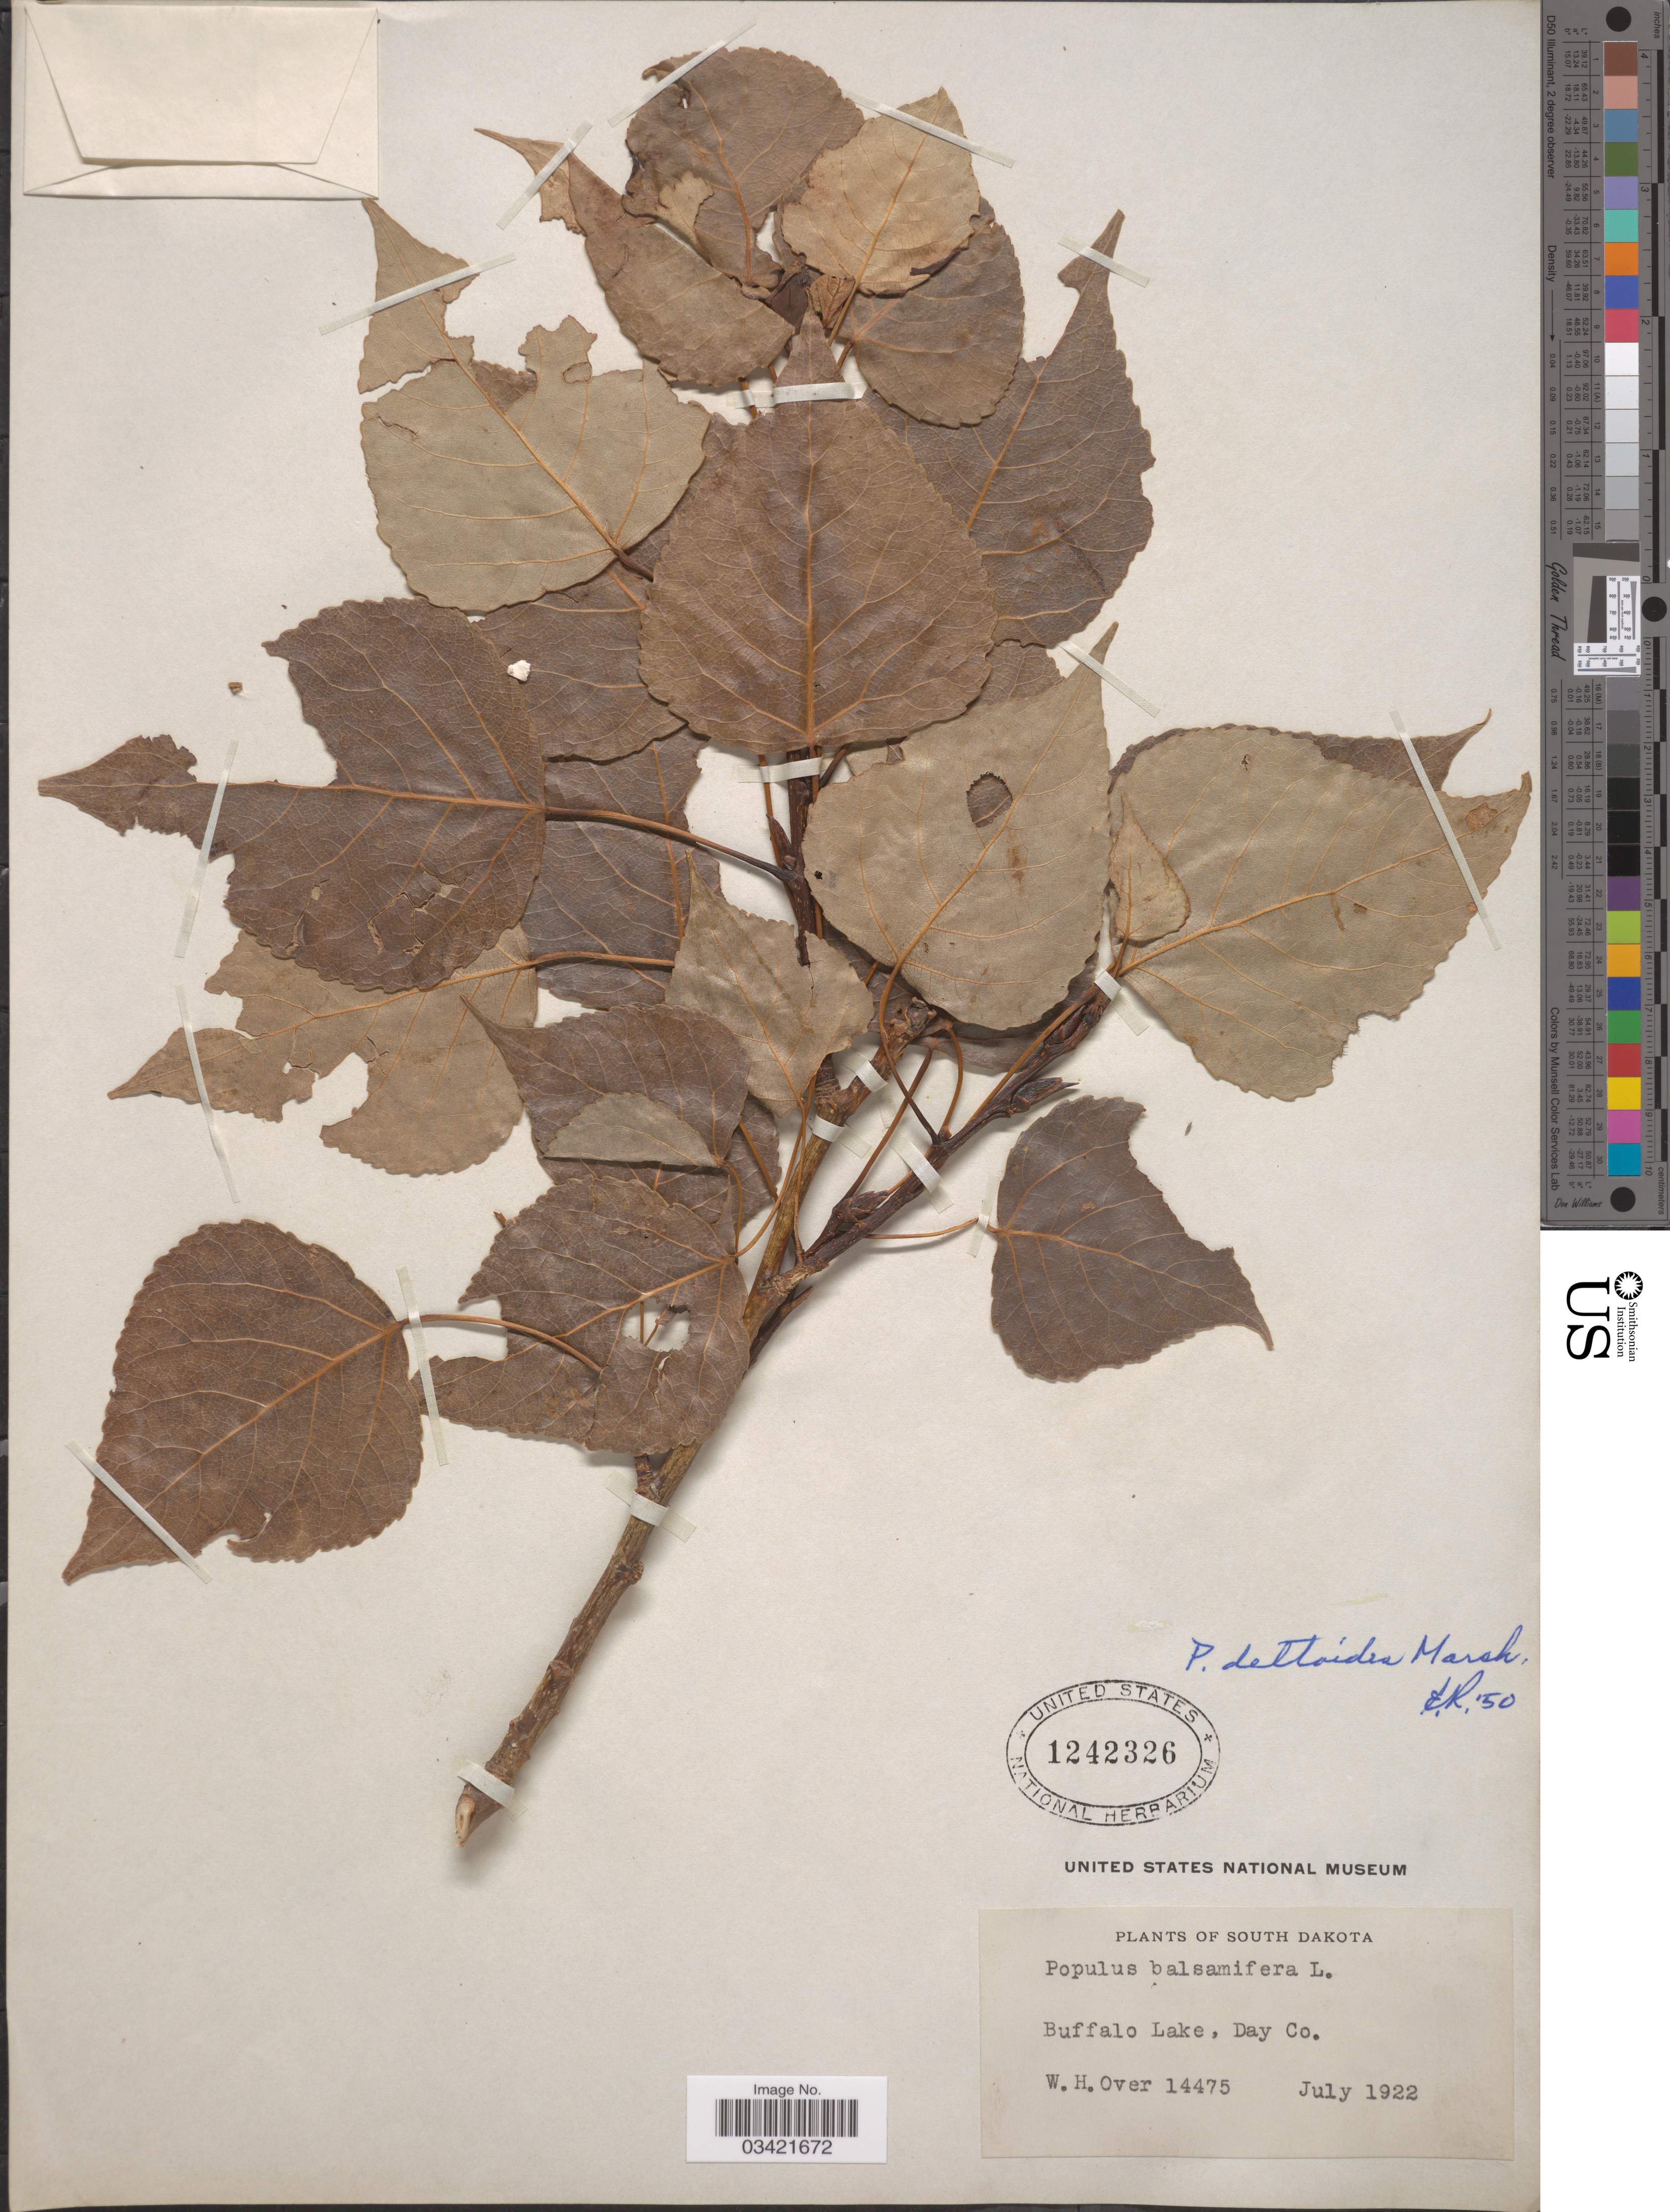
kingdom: Plantae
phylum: Tracheophyta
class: Magnoliopsida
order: Malpighiales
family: Salicaceae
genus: Populus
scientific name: Populus balsamifera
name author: L.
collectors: W. Over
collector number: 14475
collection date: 1922-07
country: United States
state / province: South Dakota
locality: Buffalo Lake, Day Co.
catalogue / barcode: US 1242326